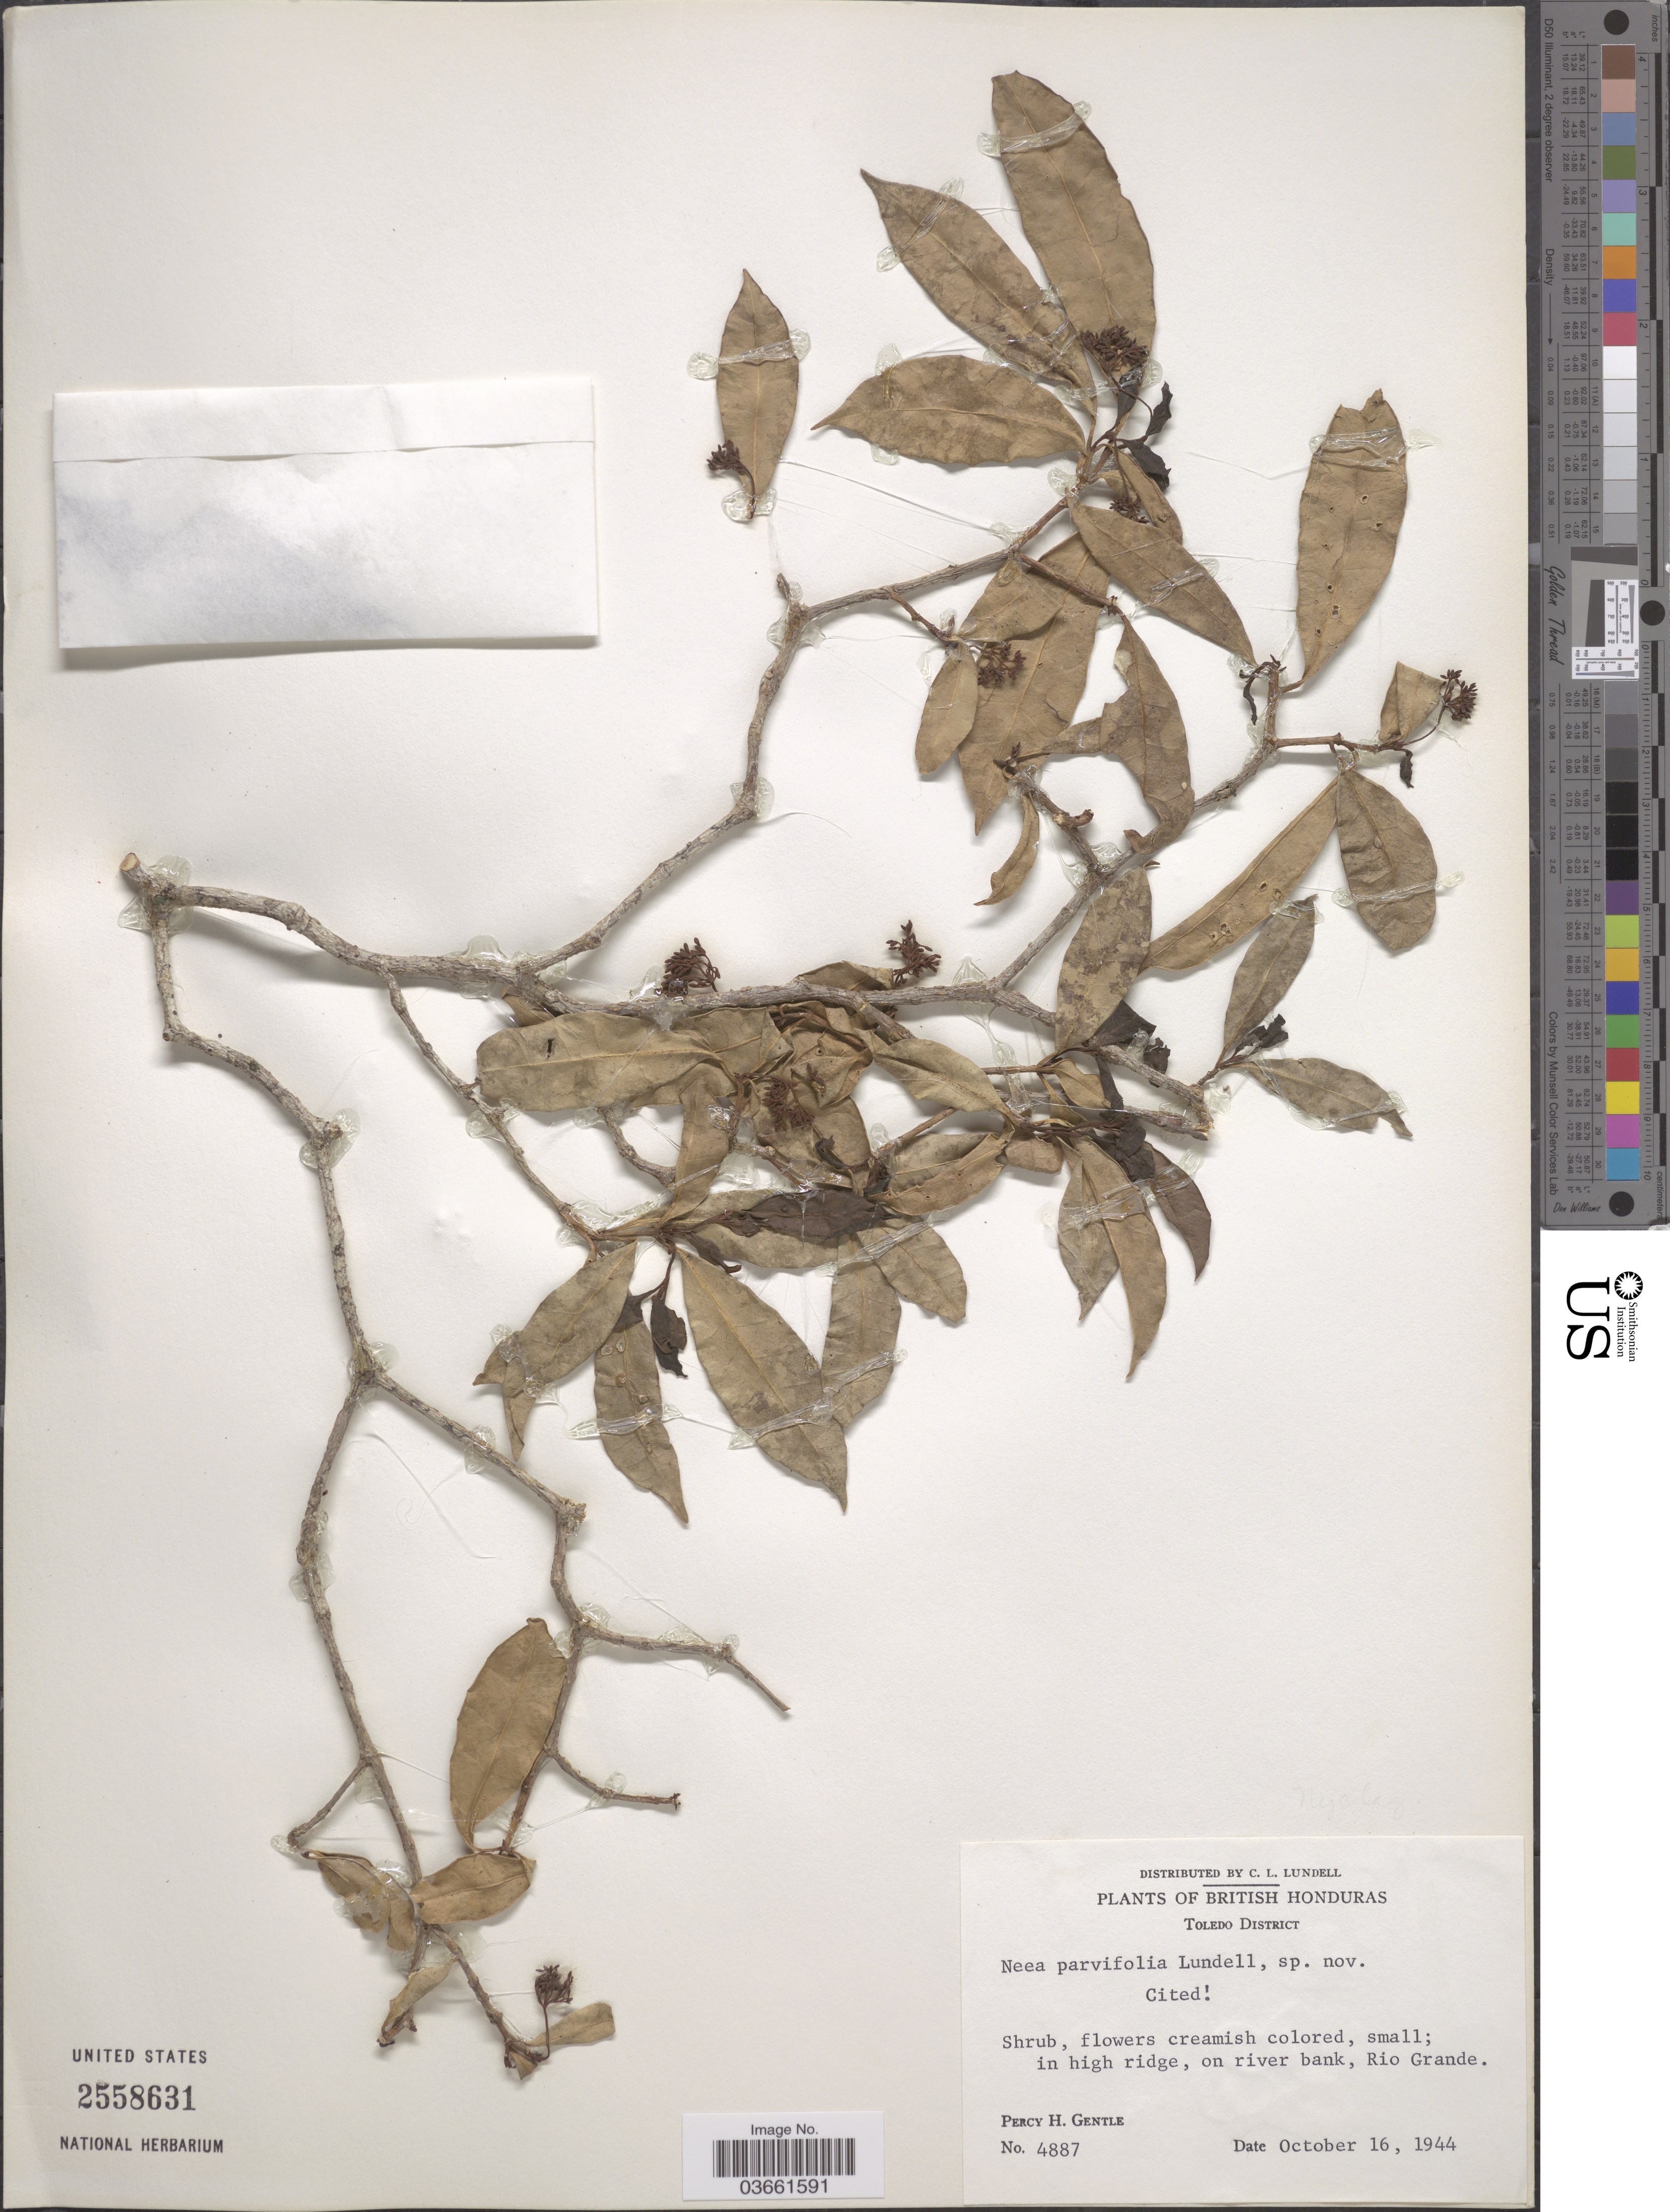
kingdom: Plantae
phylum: Tracheophyta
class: Magnoliopsida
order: Caryophyllales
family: Nyctaginaceae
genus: Neea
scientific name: Neea parvifolia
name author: Poepp. & Endl.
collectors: P. H. Gentle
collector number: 4887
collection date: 1944-10-16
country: Belize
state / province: Toledo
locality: British Honduras, Toledo District. In high ridge, on river bank, Rio Grande.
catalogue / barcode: US 2558631